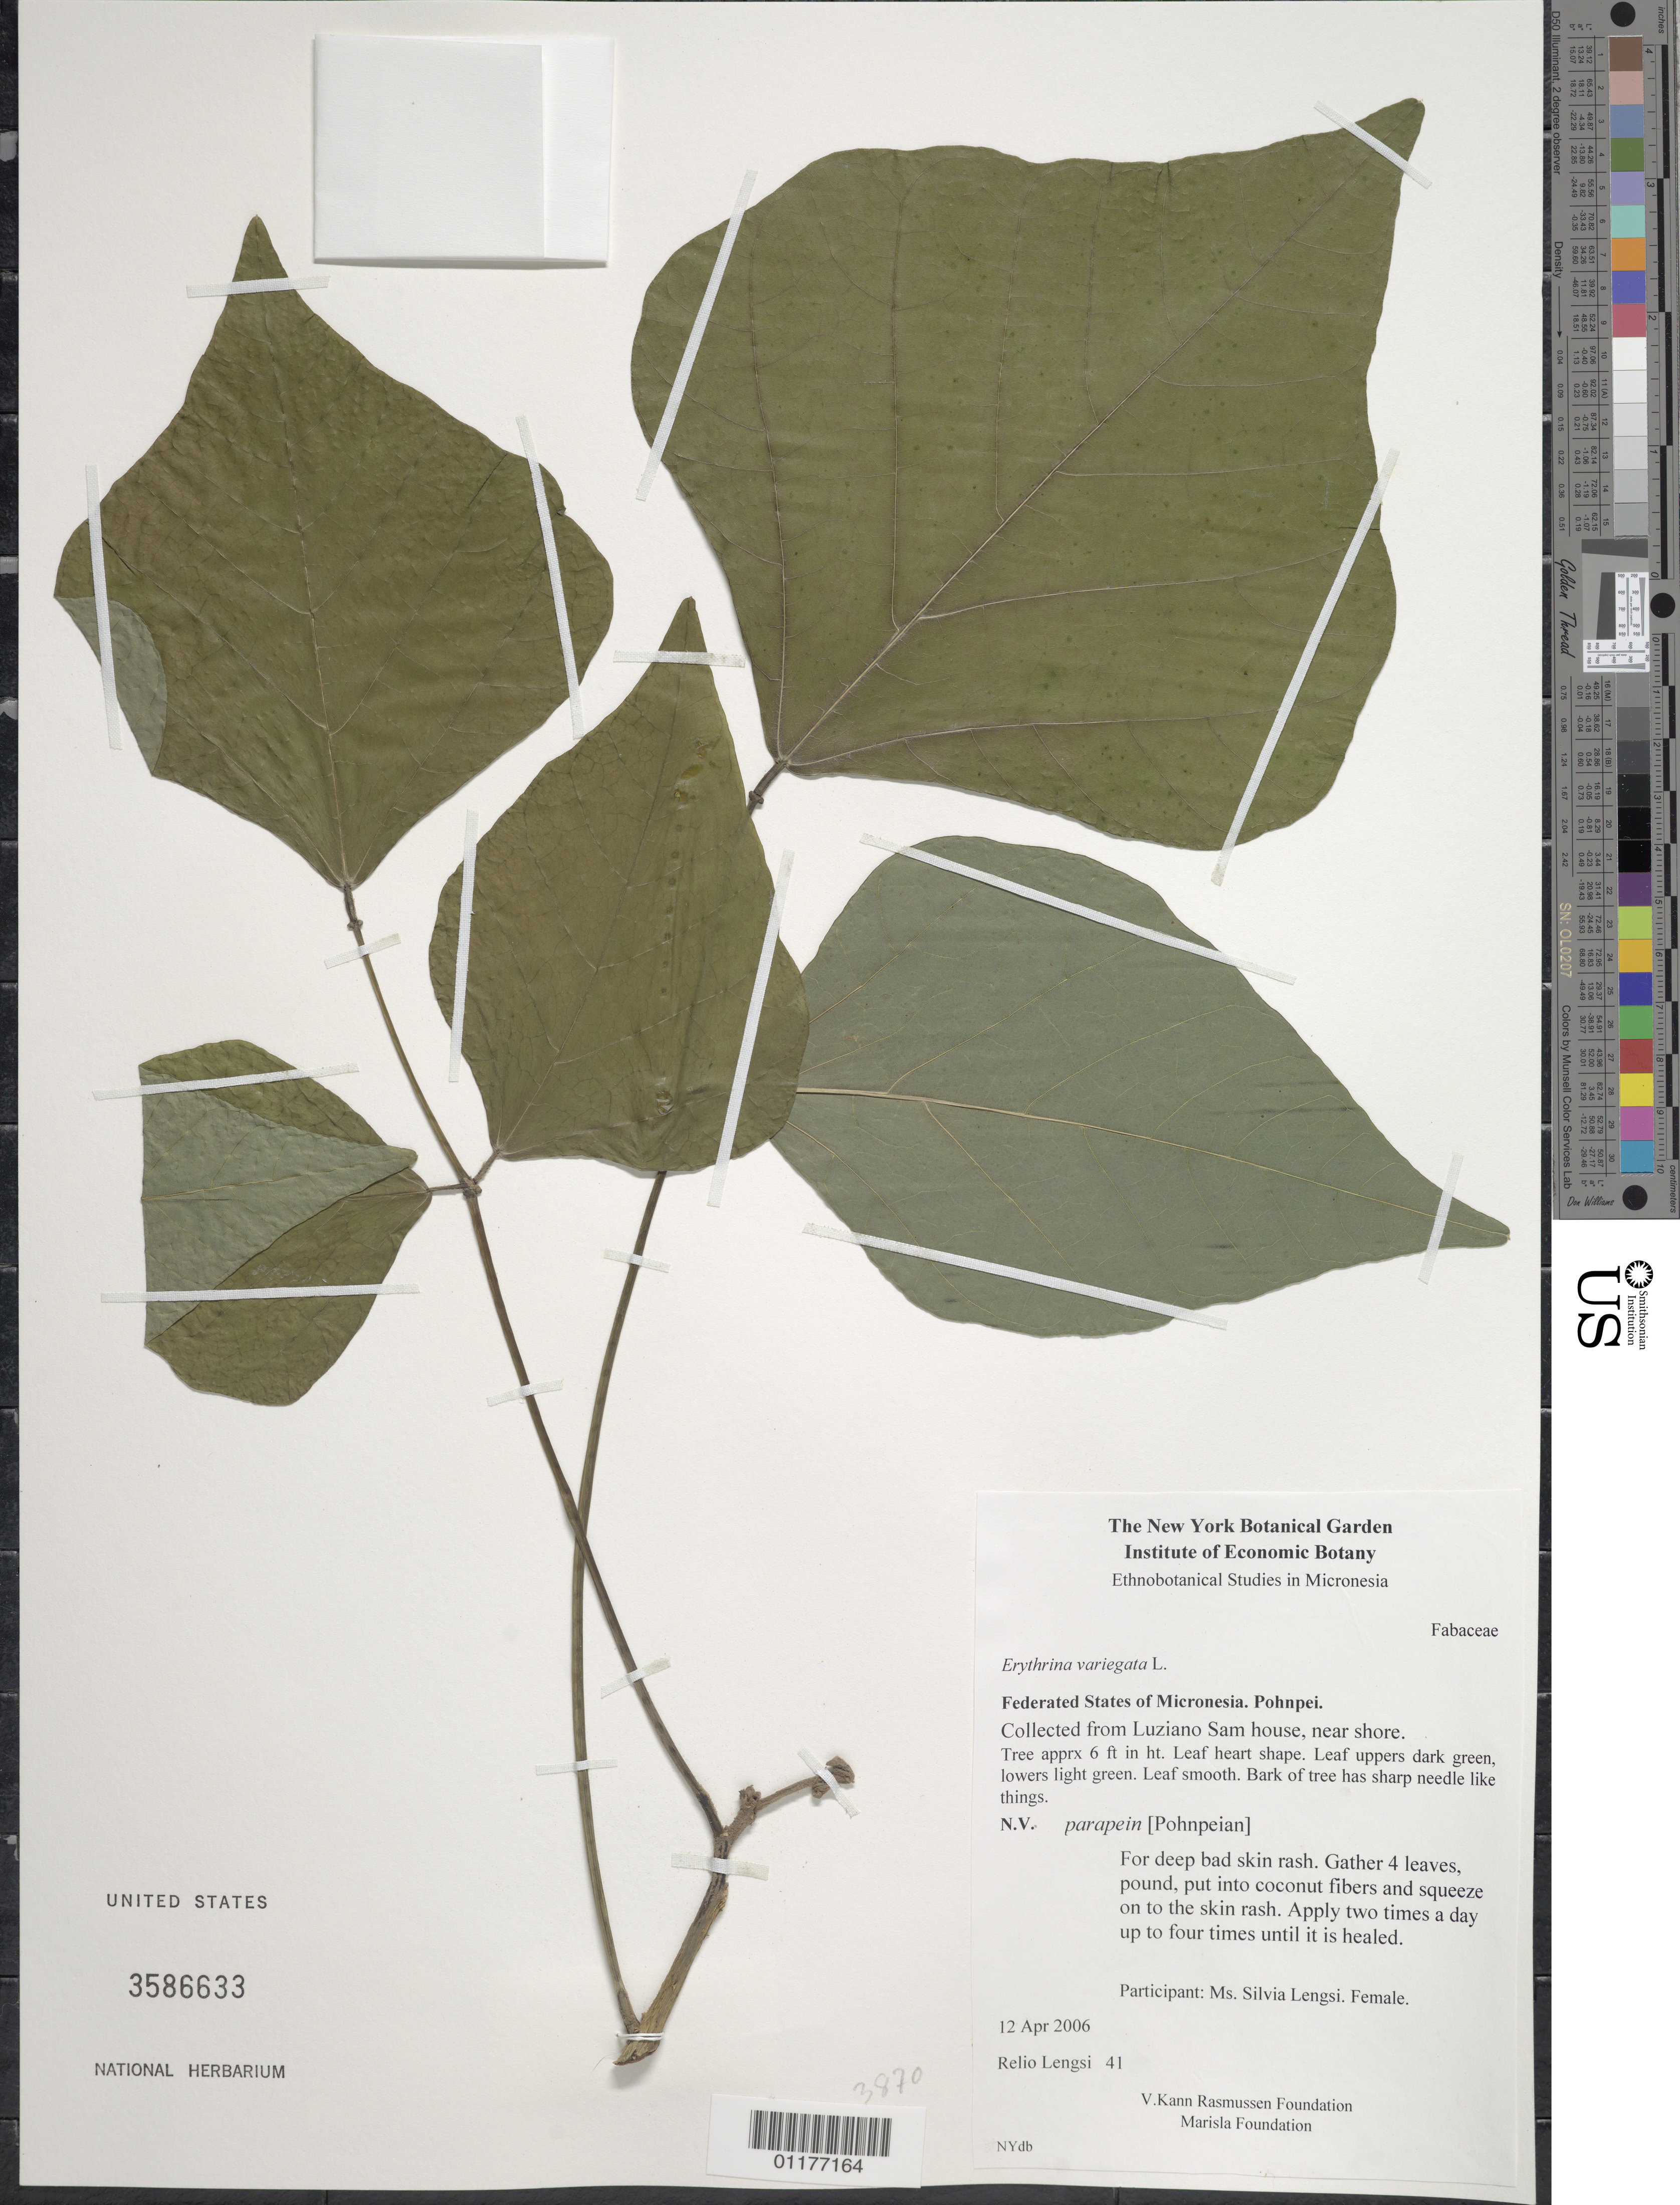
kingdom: Plantae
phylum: Tracheophyta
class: Magnoliopsida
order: Fabales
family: Fabaceae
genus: Erythrina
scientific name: Erythrina variegata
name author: L.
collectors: R. Lengsi & S. Lengsi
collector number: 41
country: Micronesia, Federated States of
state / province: Pohnpei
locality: Collected from Luziano Sam house, near shore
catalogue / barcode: US 3586633